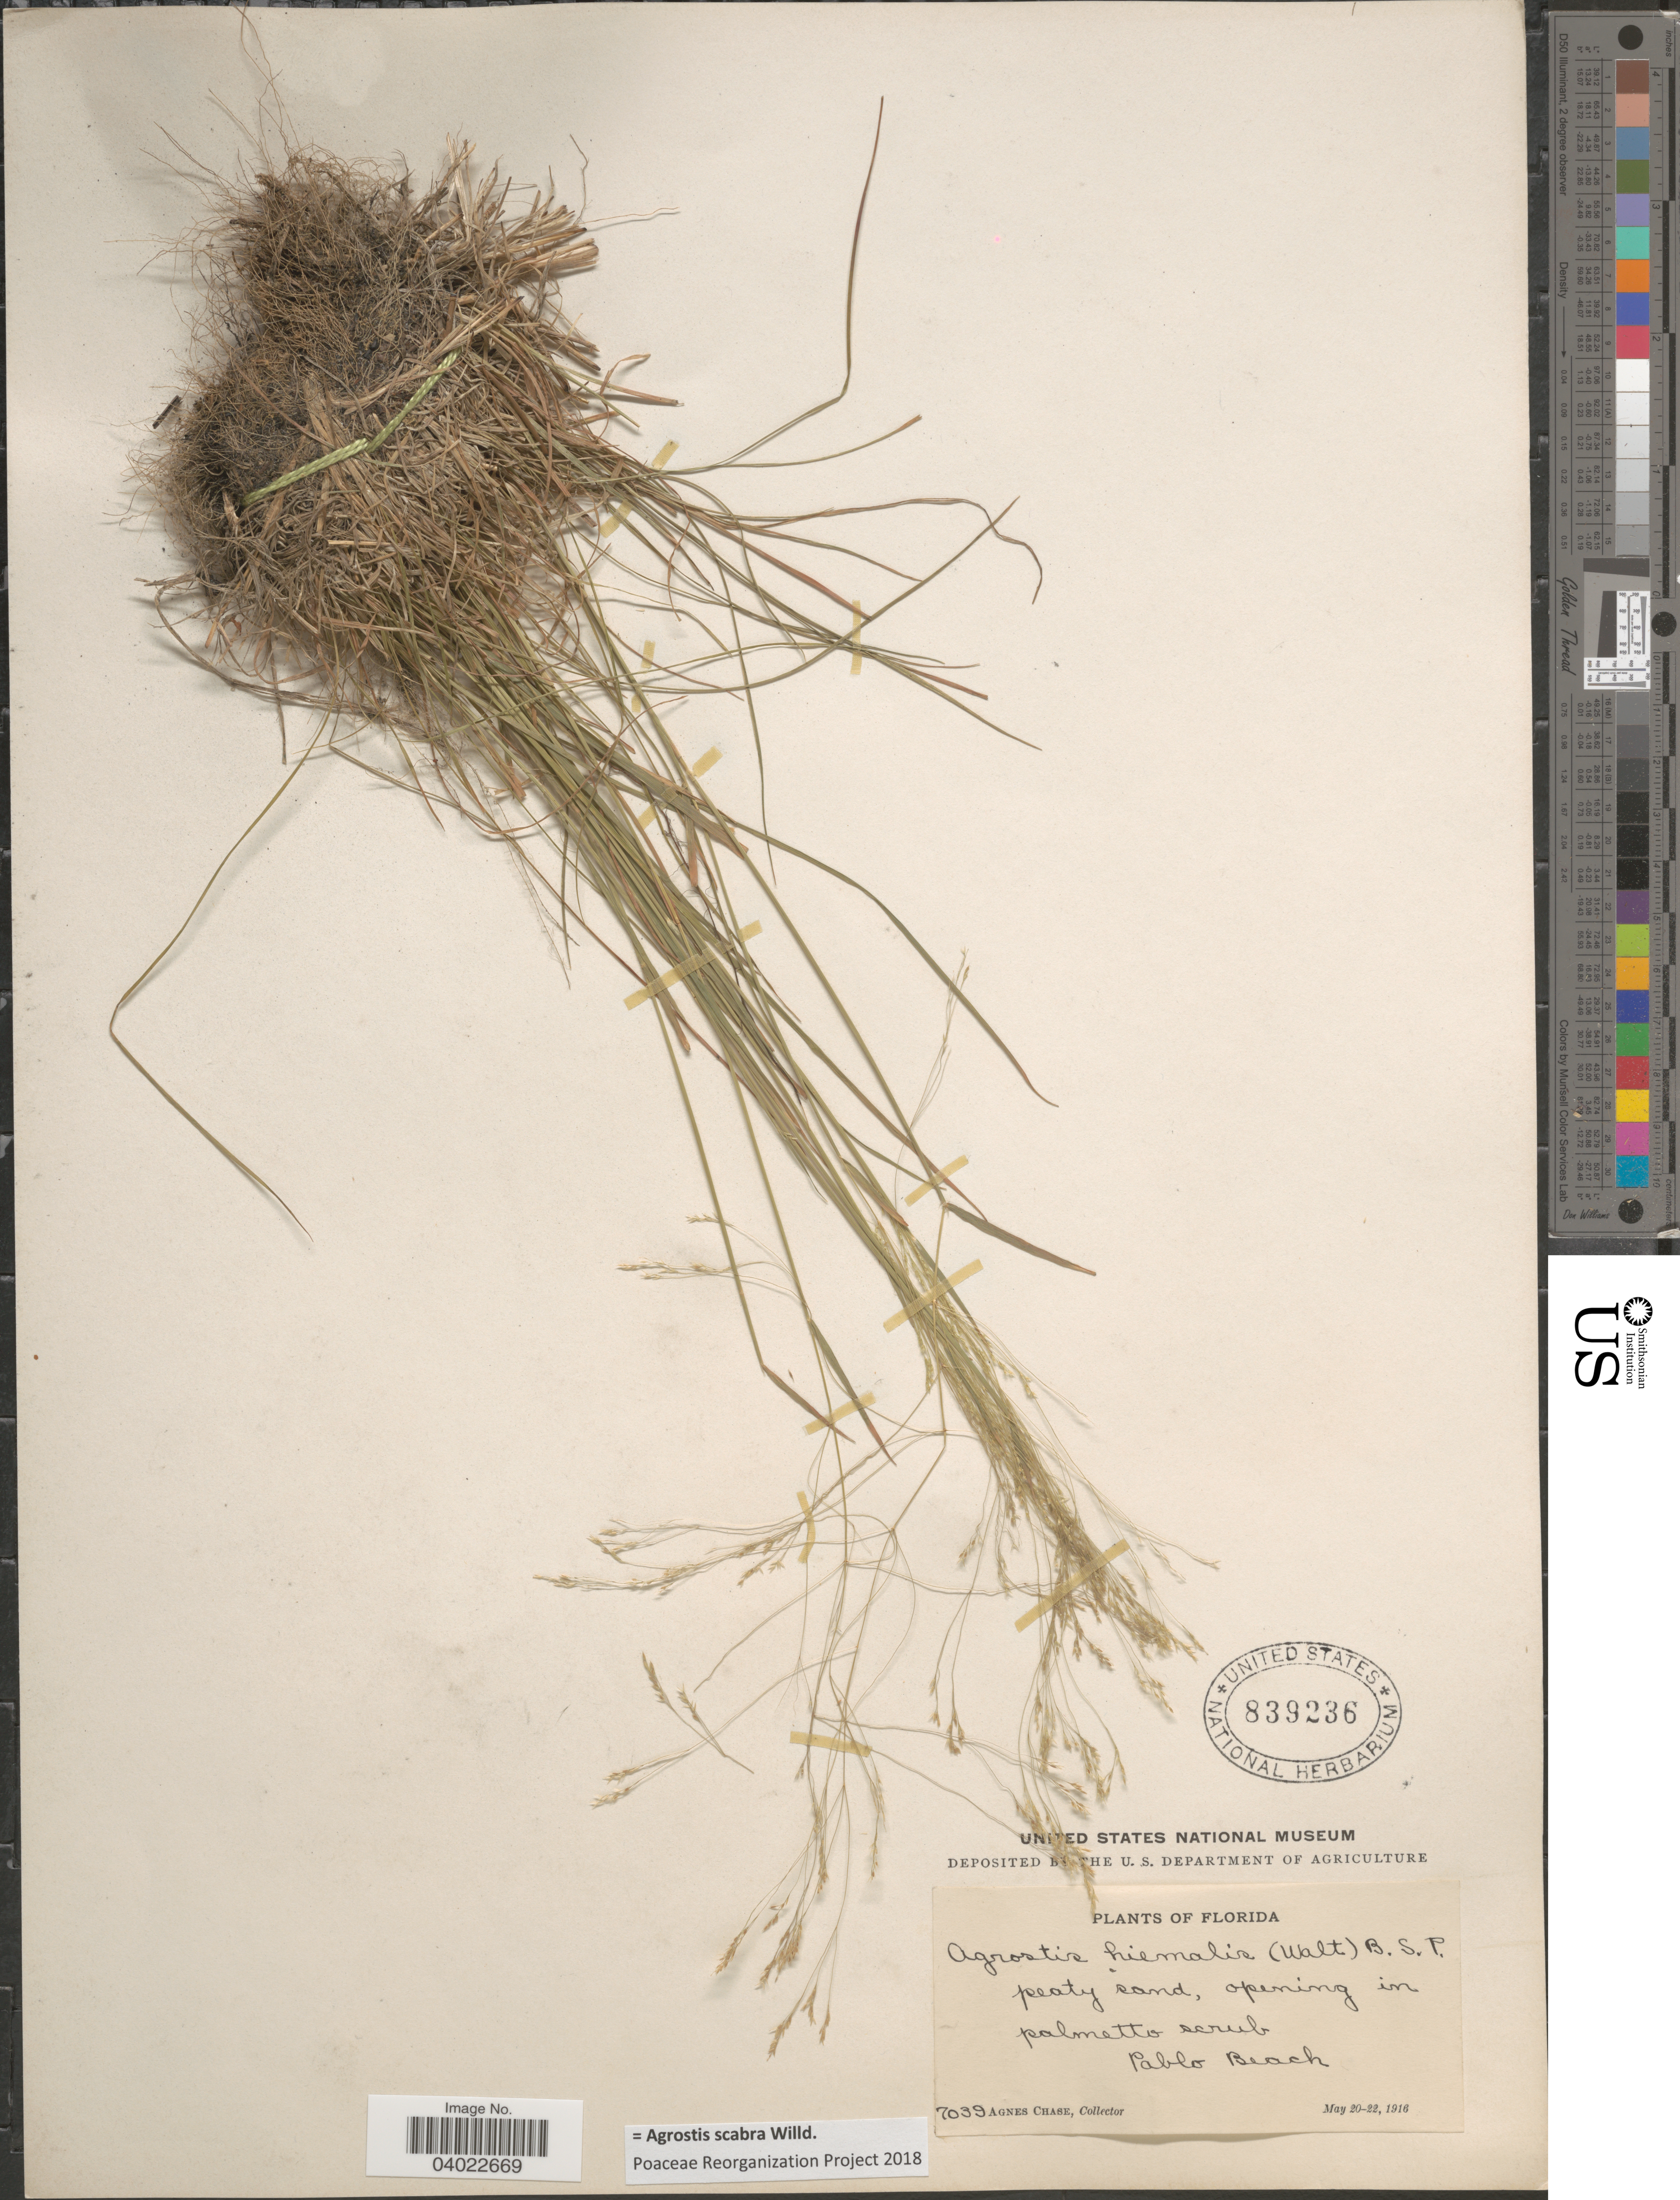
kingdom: Plantae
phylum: Tracheophyta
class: Liliopsida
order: Poales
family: Poaceae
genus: Agrostis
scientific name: Agrostis scabra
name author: Willd.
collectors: A. Chase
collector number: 7039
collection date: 1916-05-20/1916-05-22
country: United States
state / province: Florida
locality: Pablo Beach.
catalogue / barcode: US 839236